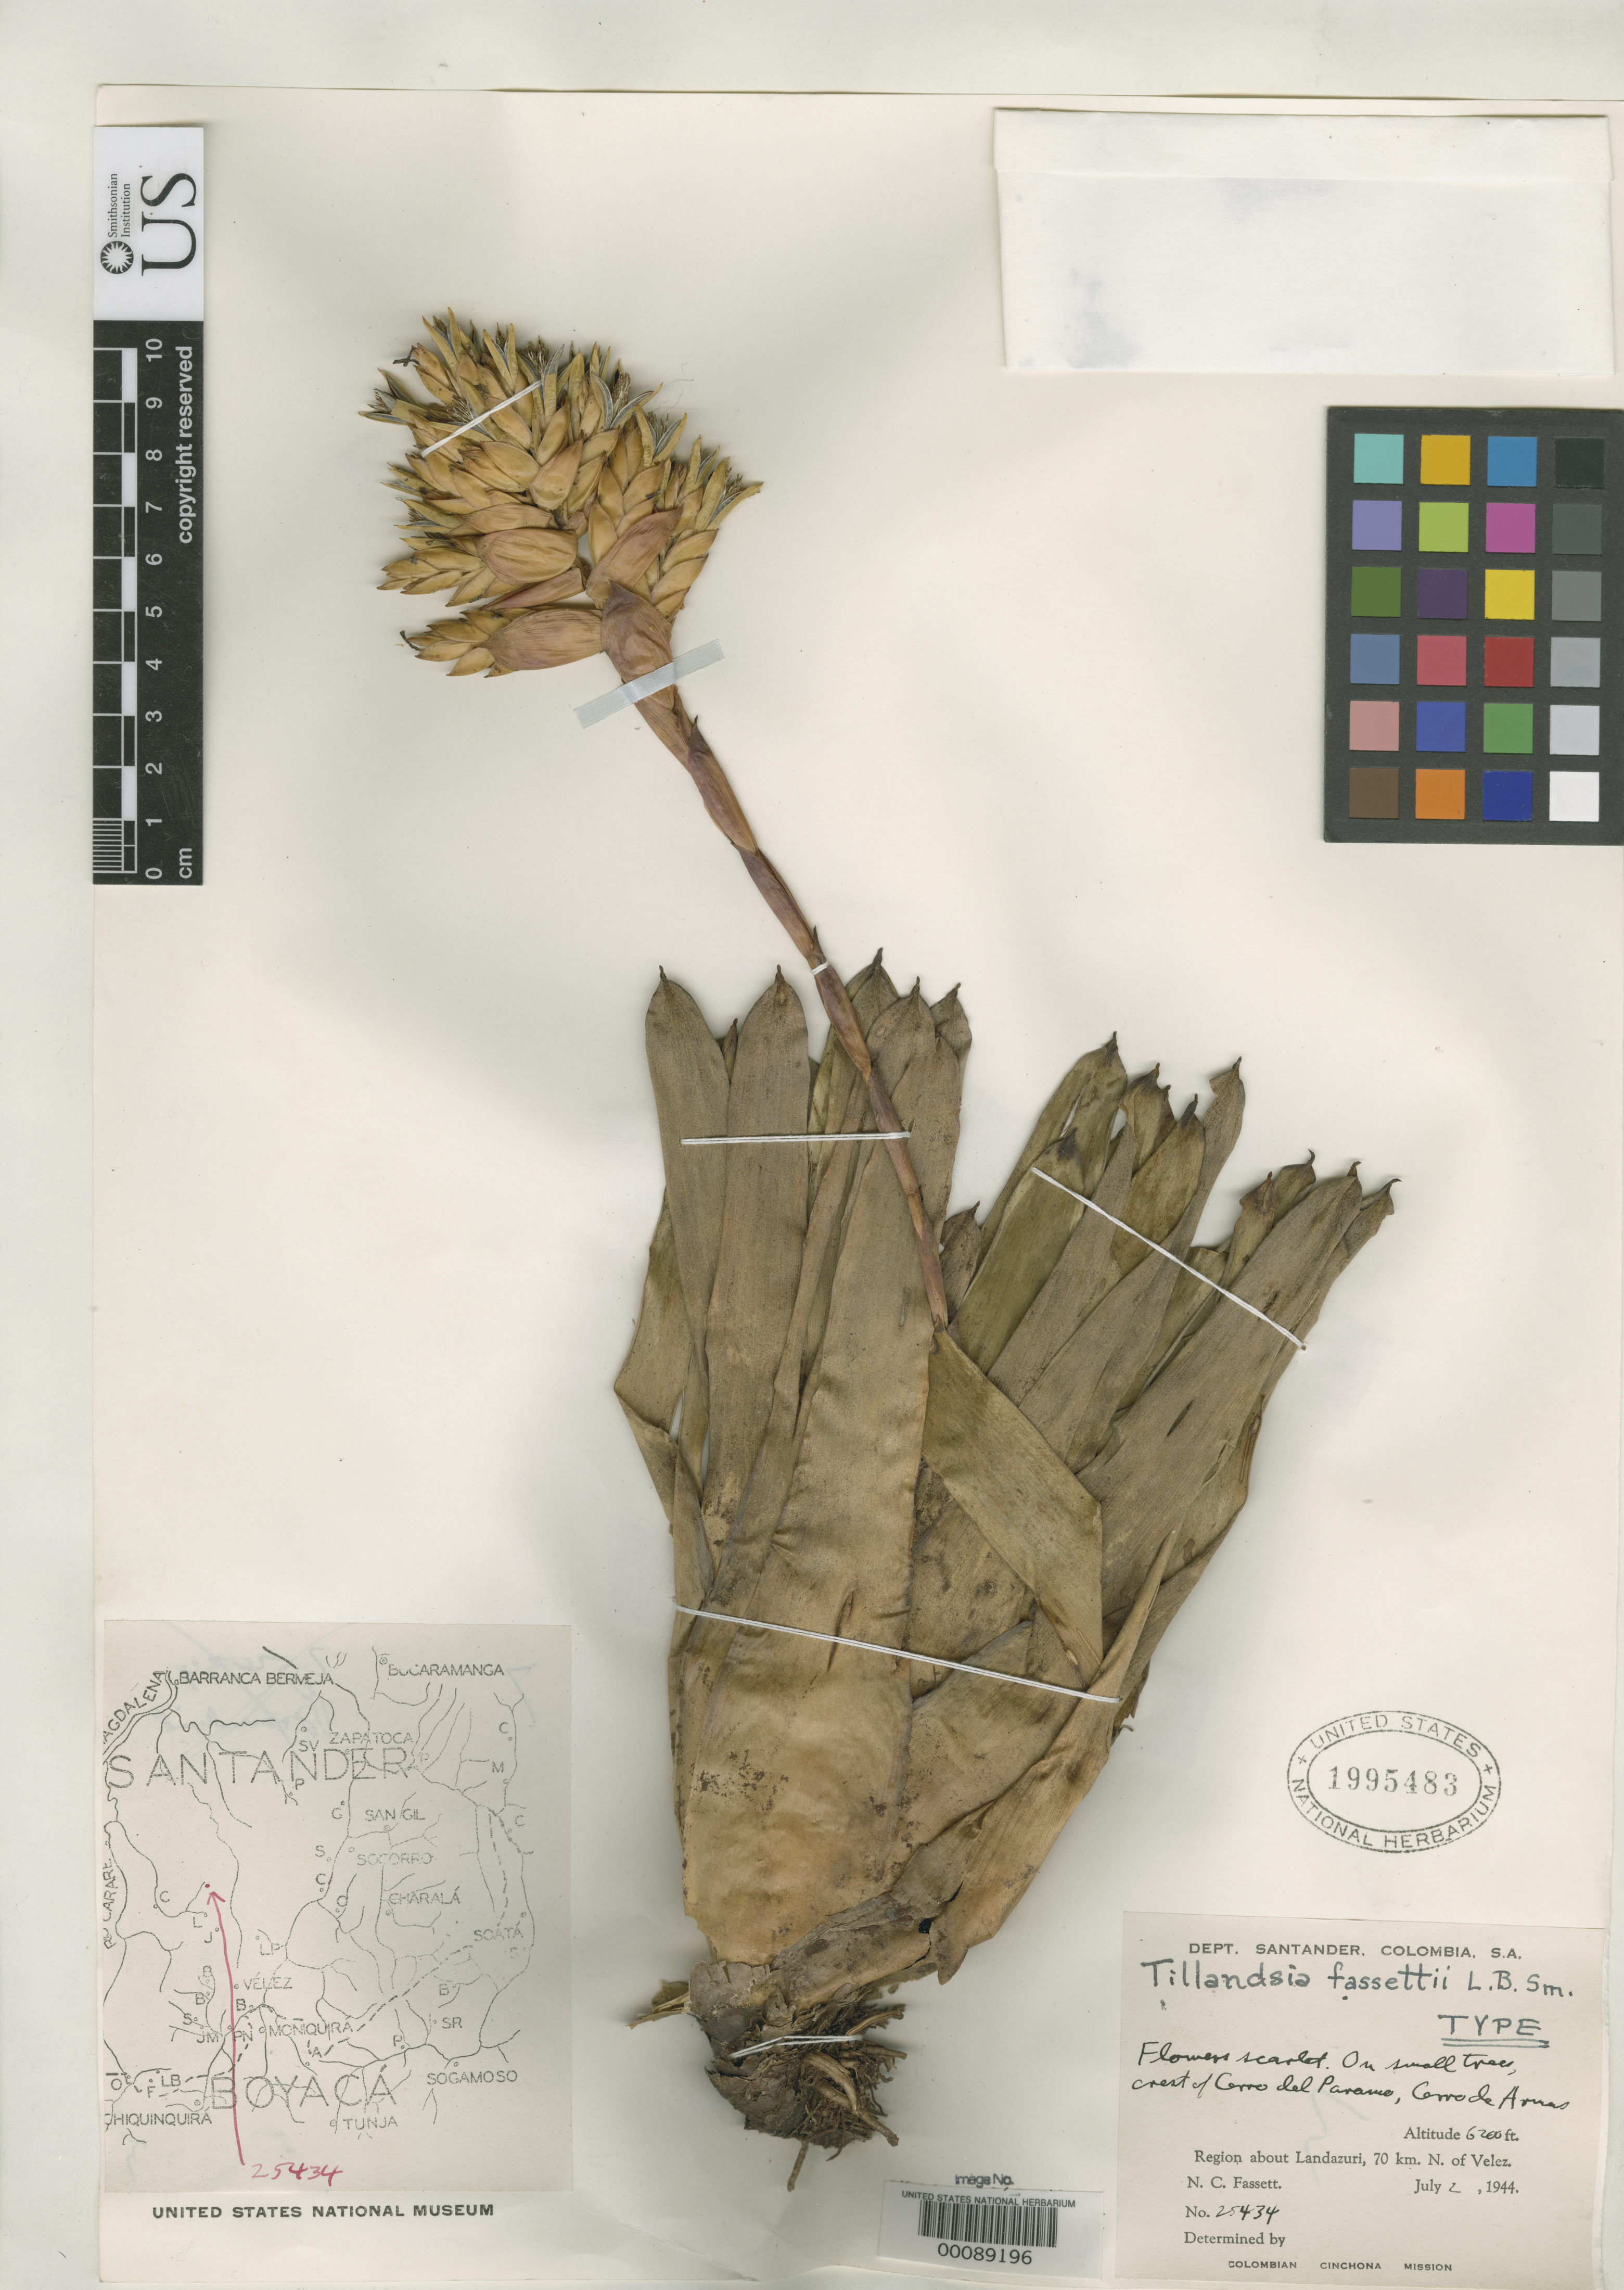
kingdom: Plantae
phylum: Tracheophyta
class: Liliopsida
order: Poales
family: Bromeliaceae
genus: Tillandsia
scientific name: Tillandsia fassettii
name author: L.B. Sm.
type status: Holotype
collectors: N. C. Fassett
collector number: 25434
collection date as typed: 02 Jul 1944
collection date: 1944-07-02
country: Colombia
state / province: Santander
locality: Crest of Cerro del Paramo, Cerro de Armas, region about Landazuri, 70 km. N of Velez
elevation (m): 1890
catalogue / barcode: US 1995483